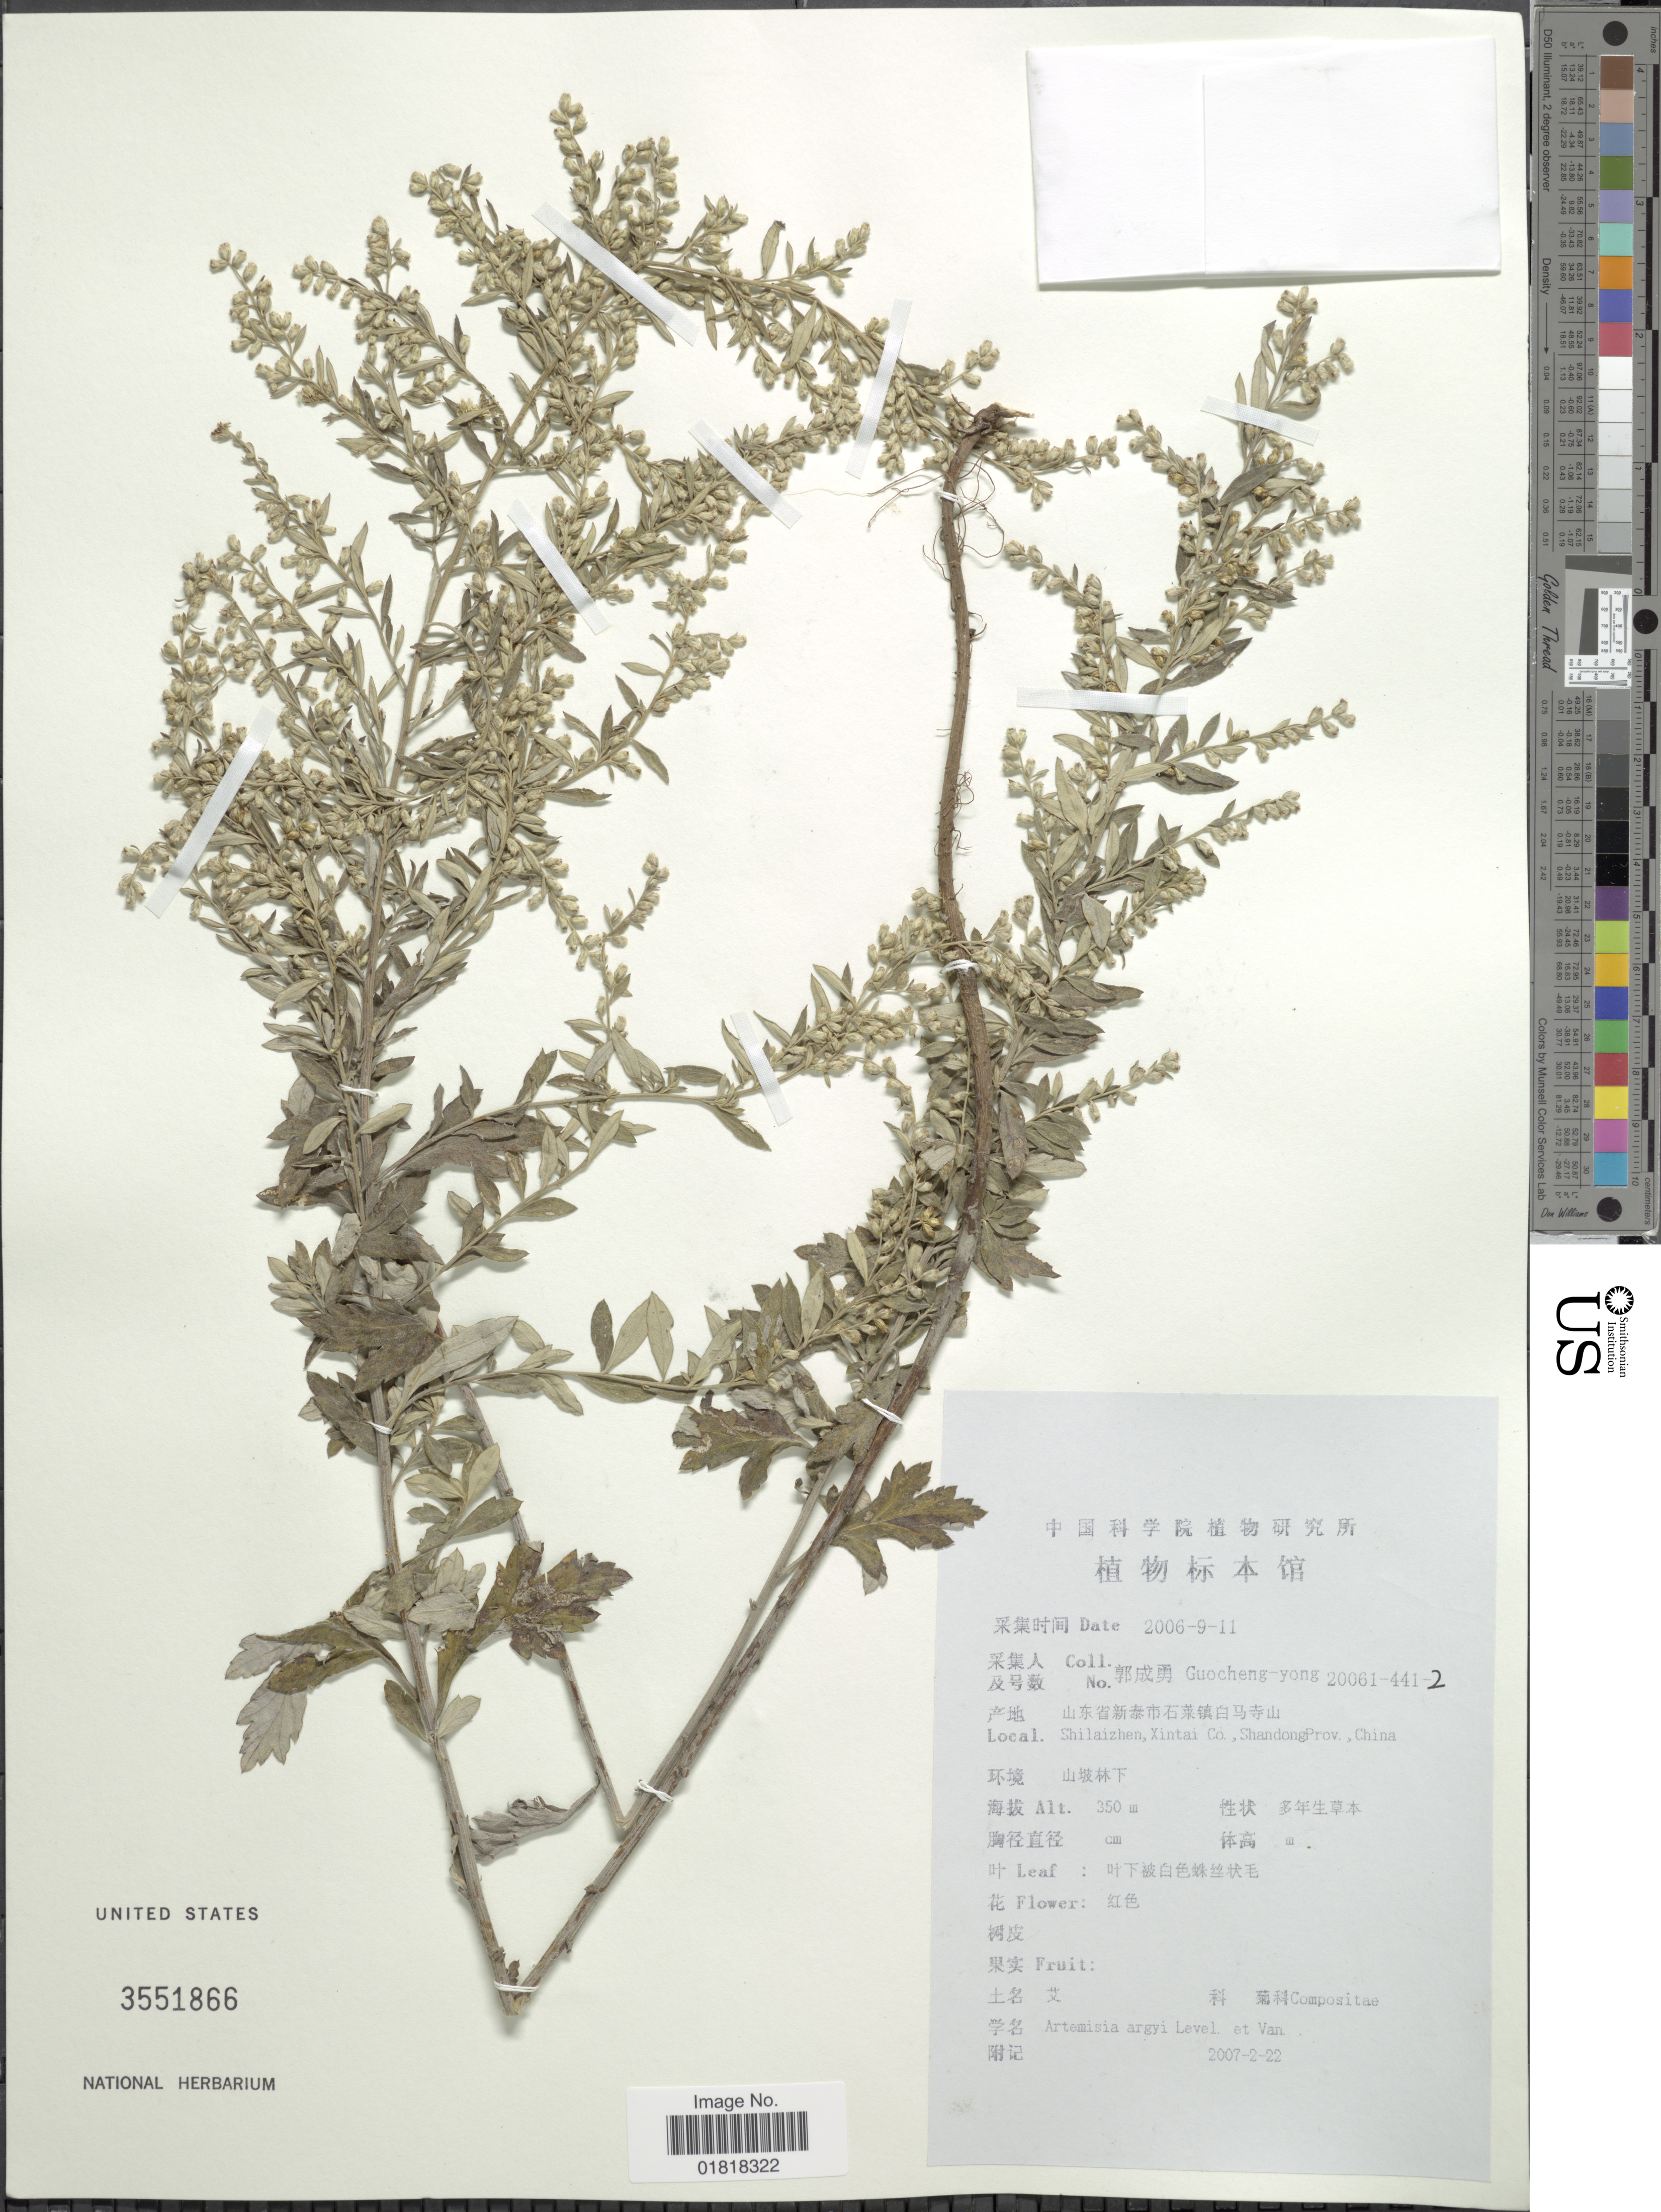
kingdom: Plantae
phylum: Tracheophyta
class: Magnoliopsida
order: Asterales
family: Asteraceae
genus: Artemisia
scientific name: Artemisia argyi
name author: H. Lév. & Vaniot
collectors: Guo cheng-yong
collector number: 20061-441-2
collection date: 2006-09-11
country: China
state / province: Shandong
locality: Shilaizhen, Xintai Co.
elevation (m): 350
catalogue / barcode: US 3551866